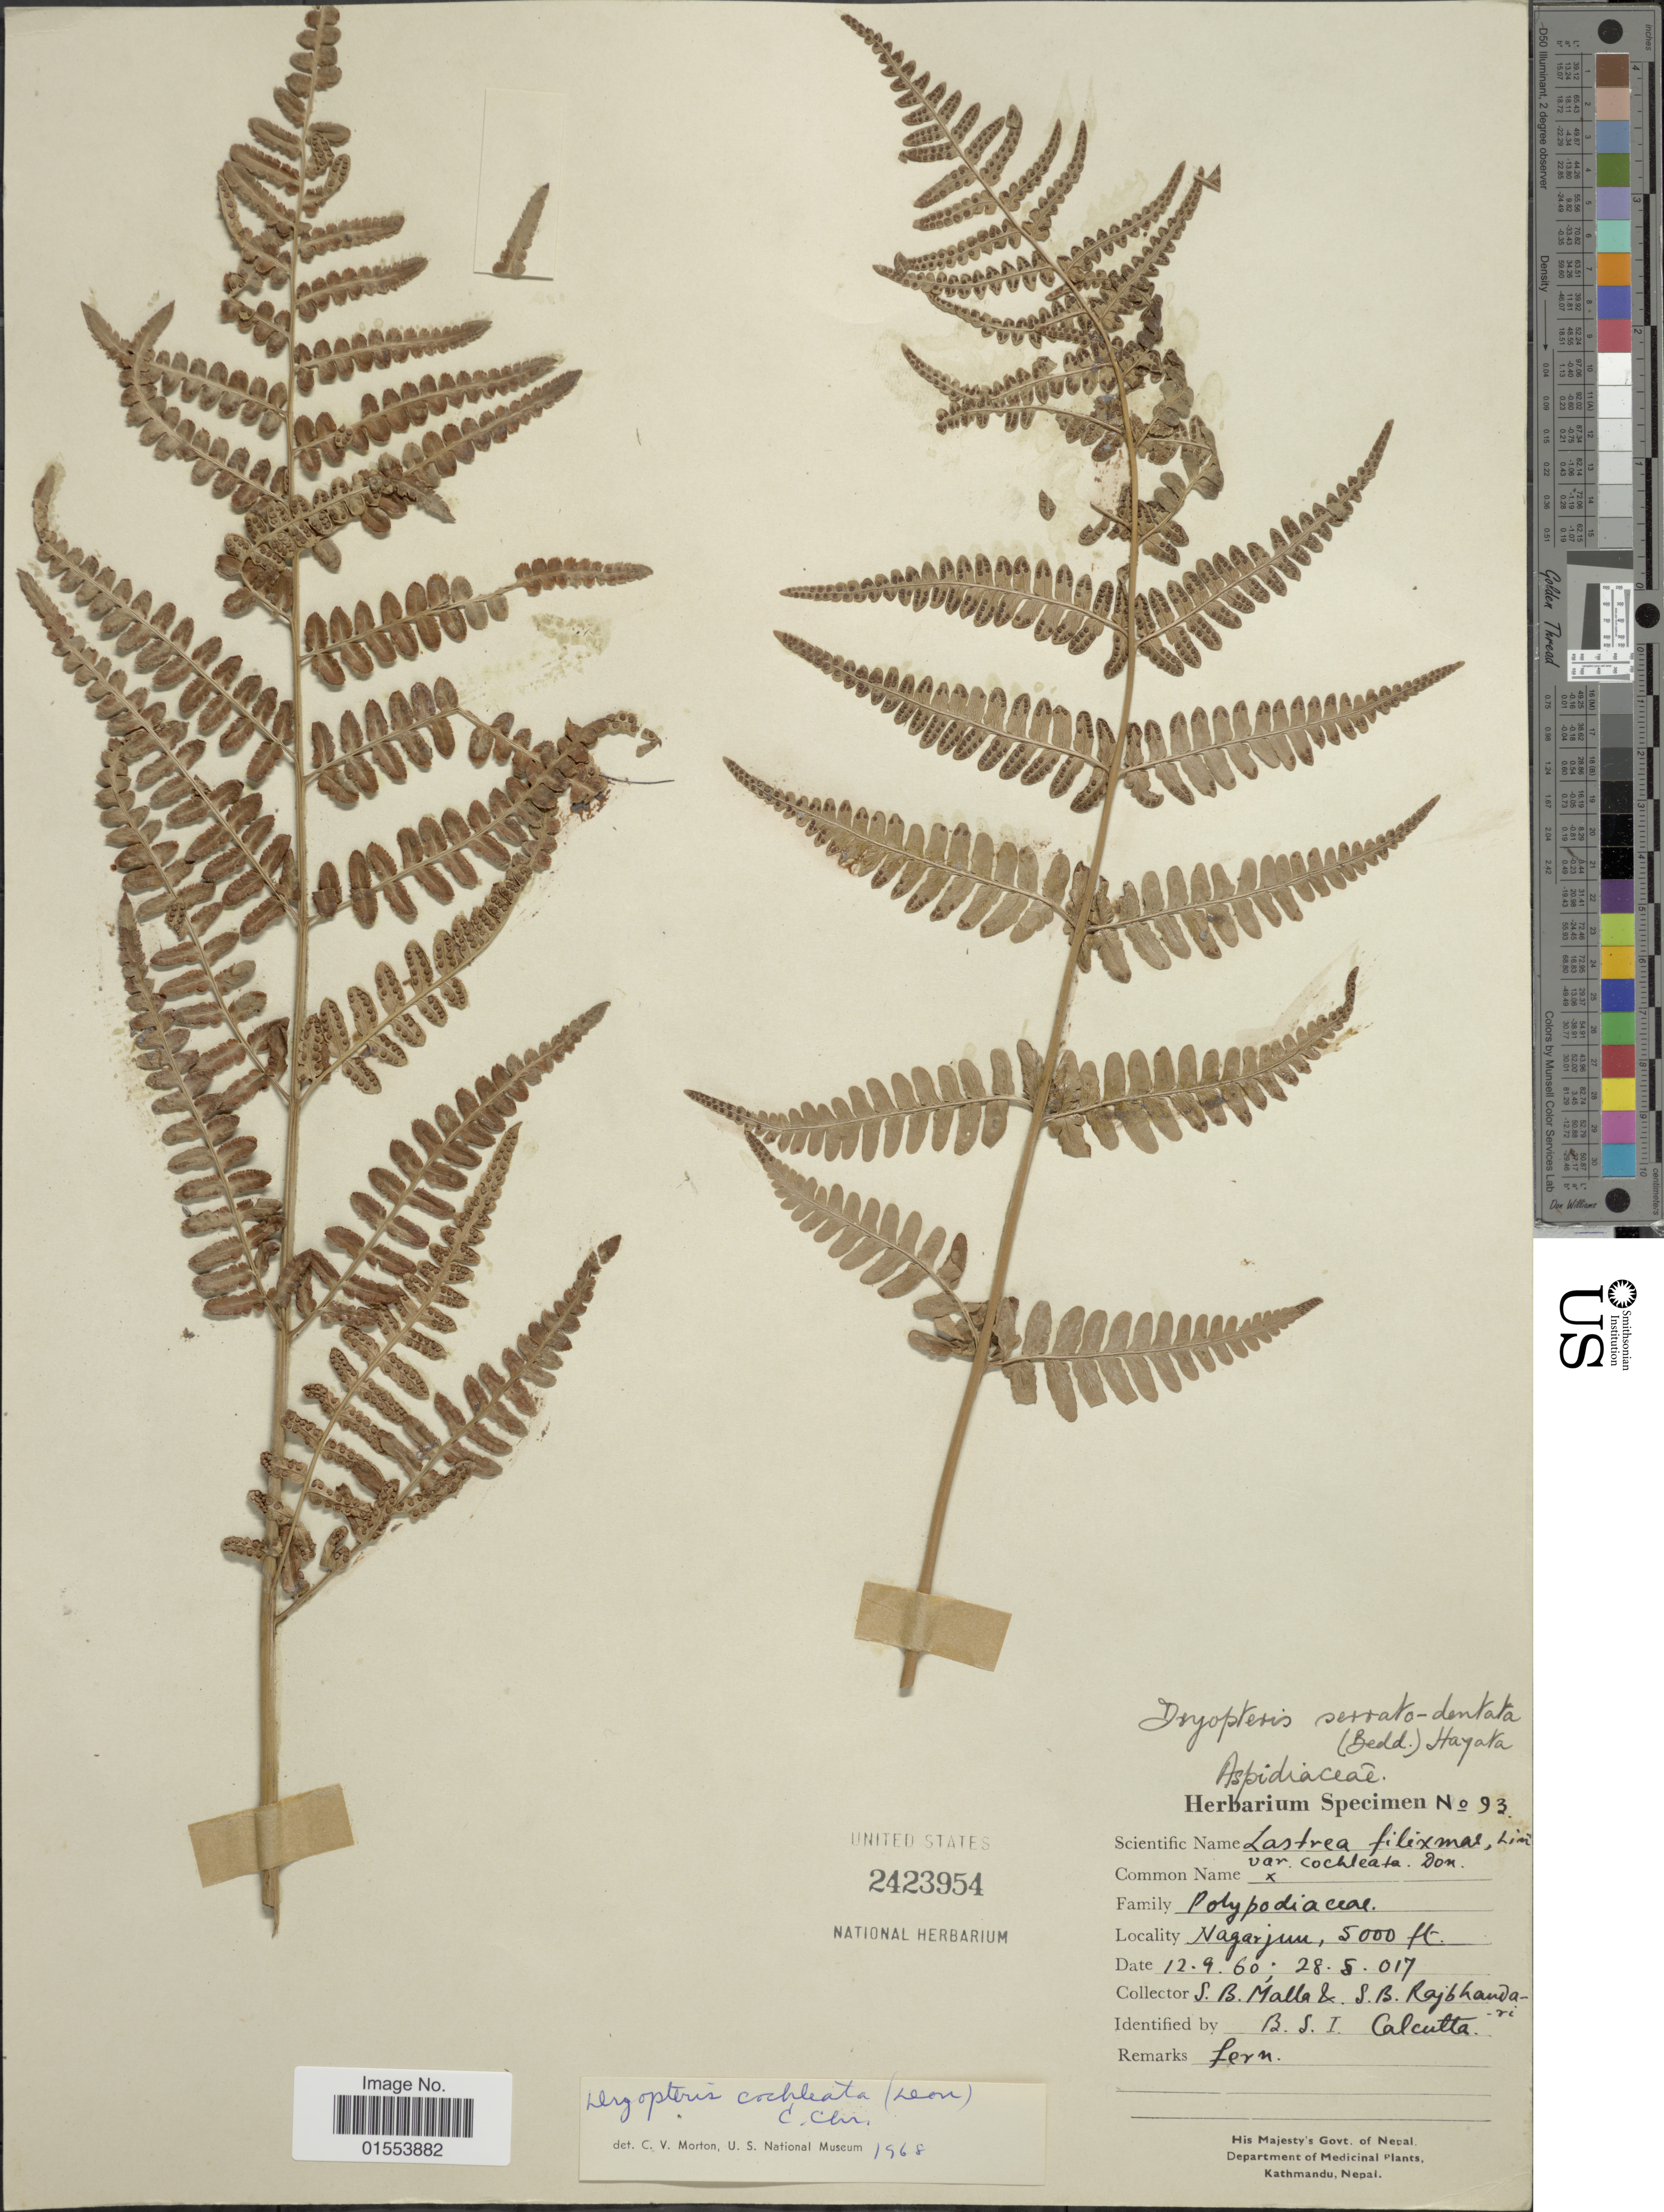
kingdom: Plantae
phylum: Tracheophyta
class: Polypodiopsida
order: Polypodiales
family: Dryopteridaceae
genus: Dryopteris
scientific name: Dryopteris cochleata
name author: (D. Don) C. Chr.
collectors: S. Malla & S. Rajbhaudari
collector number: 93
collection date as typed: Transcribed d/m/y: 12/9/60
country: Nepal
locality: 28.5.017 [unsure placement] Nagarjun.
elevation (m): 1524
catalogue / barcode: US 2423954